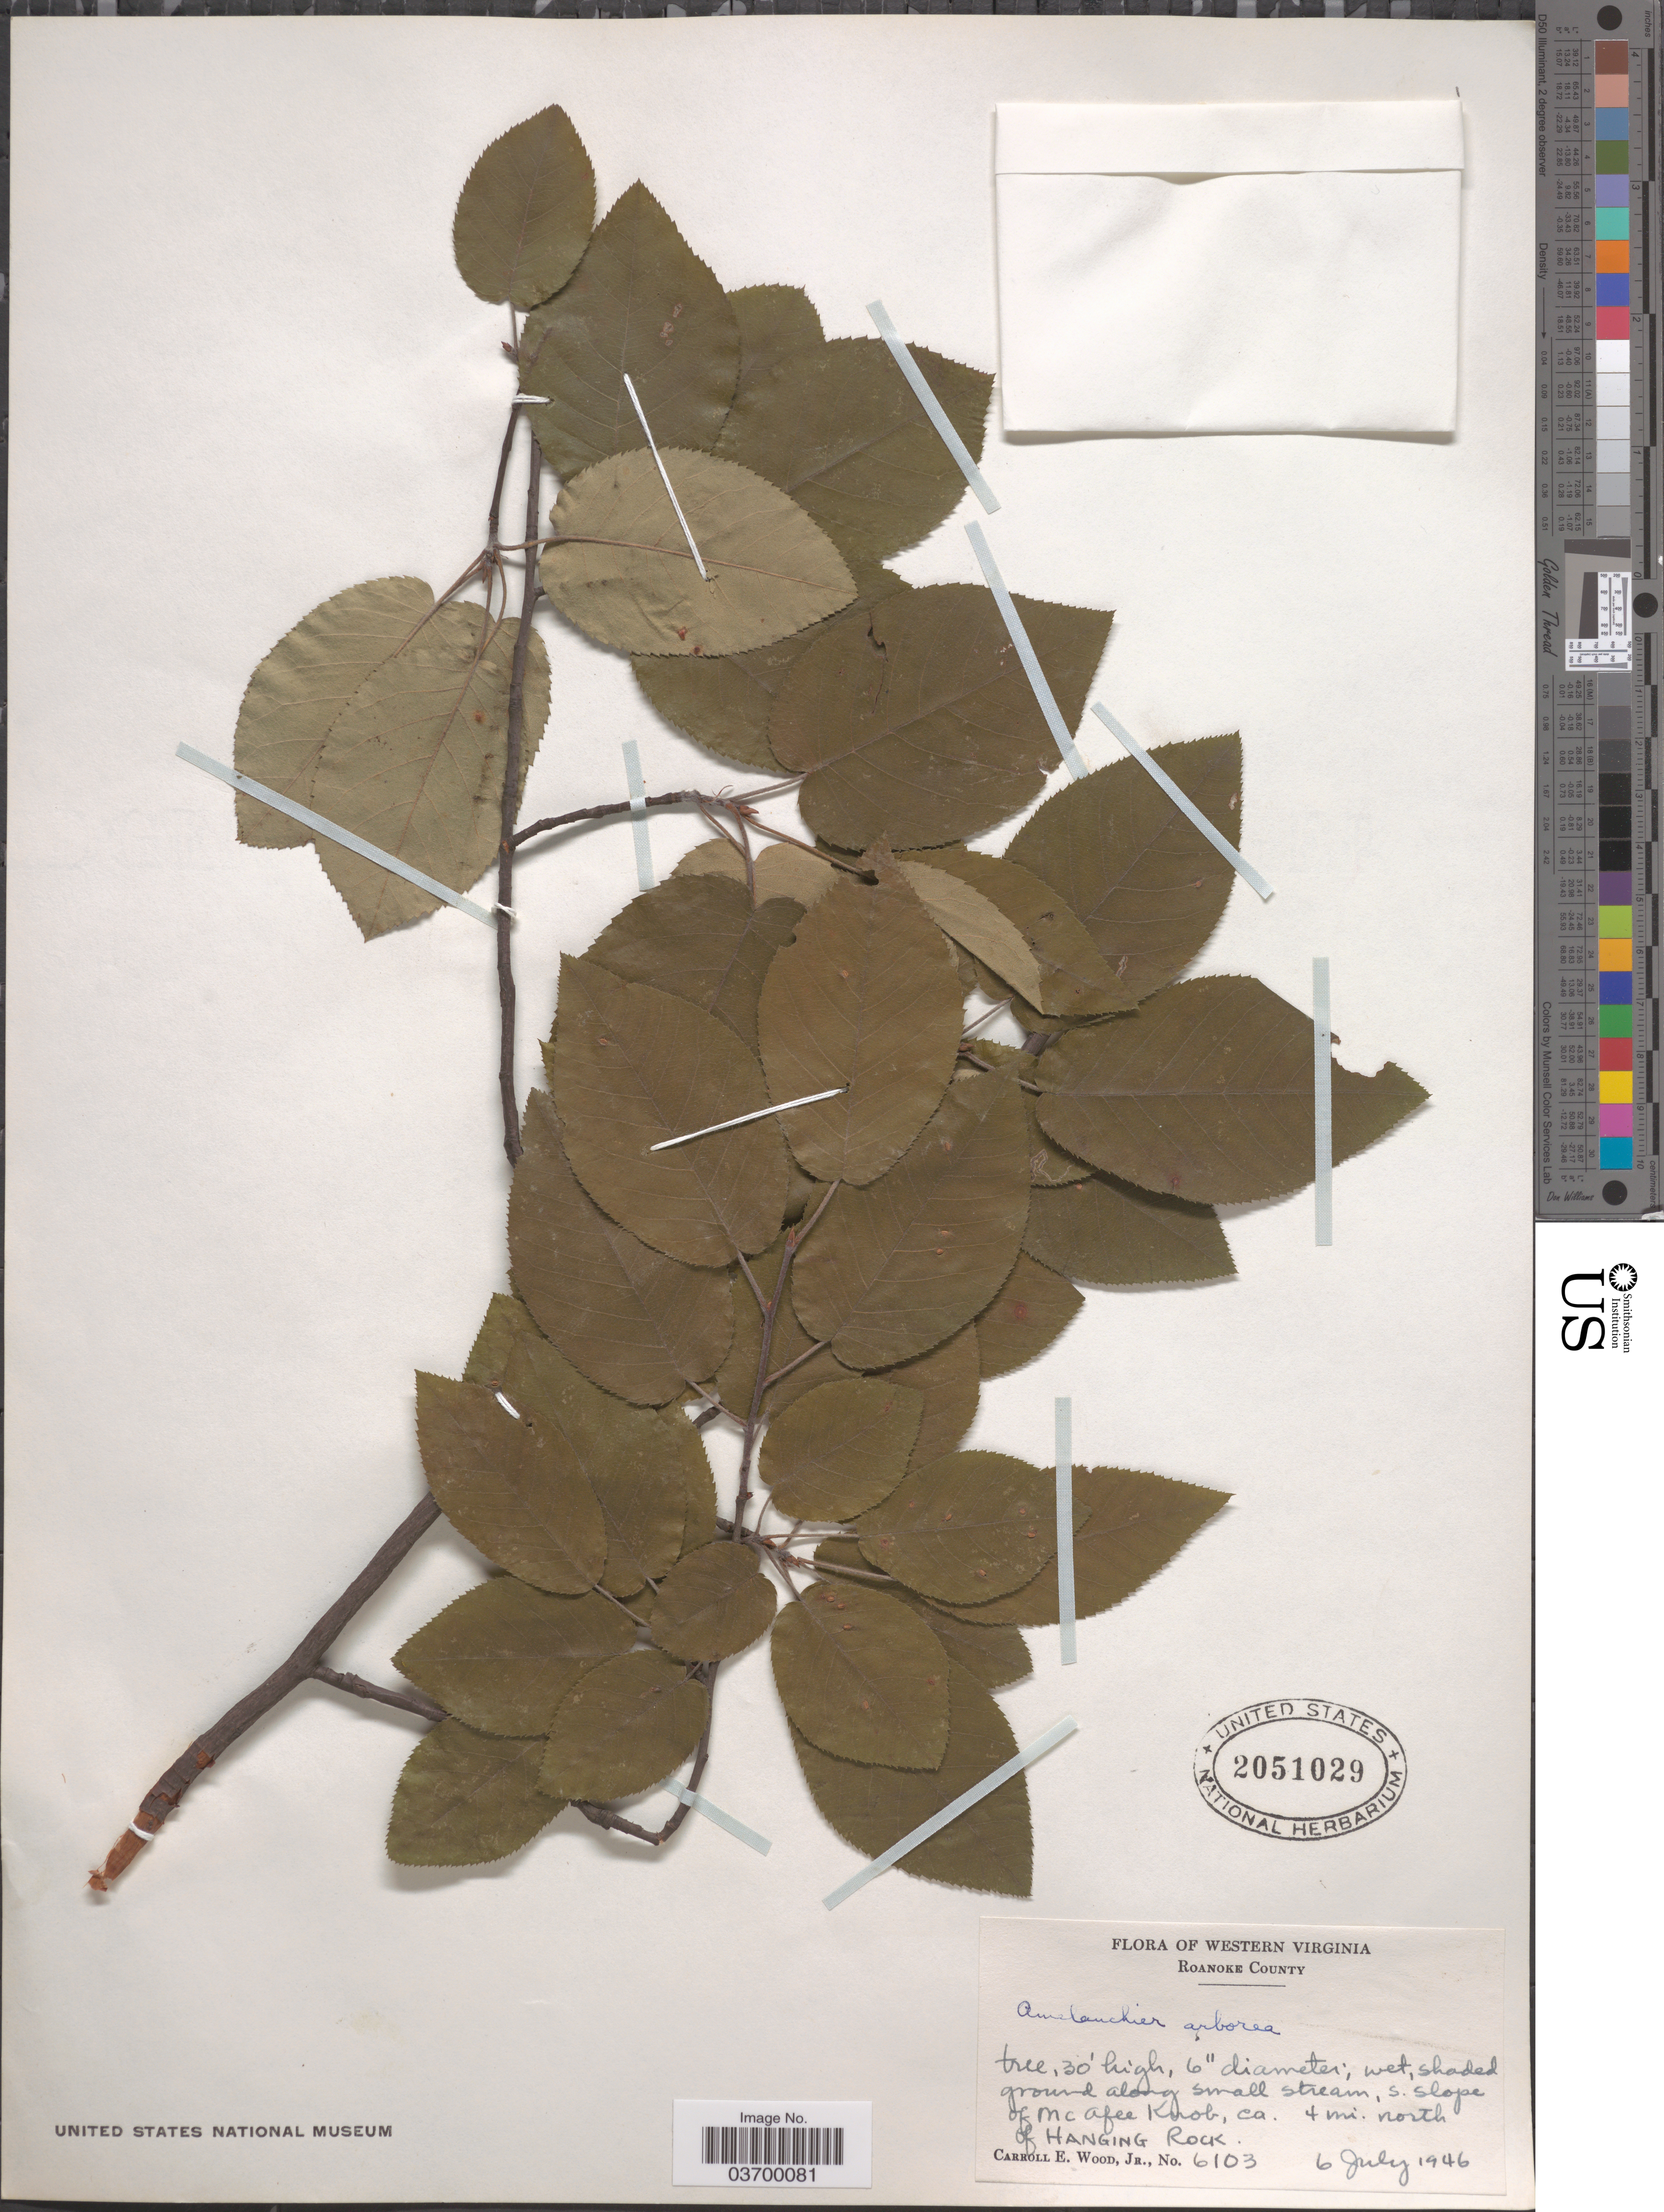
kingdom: Plantae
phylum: Tracheophyta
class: Magnoliopsida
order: Rosales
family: Rosaceae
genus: Amelanchier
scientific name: Amelanchier arborea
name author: (F. Michx.) Fernald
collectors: C. Wood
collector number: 6103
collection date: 1946-07-06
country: United States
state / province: Virginia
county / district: Roanoke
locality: Western Virginia. Roanoke County. S. slope of Mc Afee Knob, ca. 4 mi. north of Hanging Rock.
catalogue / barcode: US 2051029